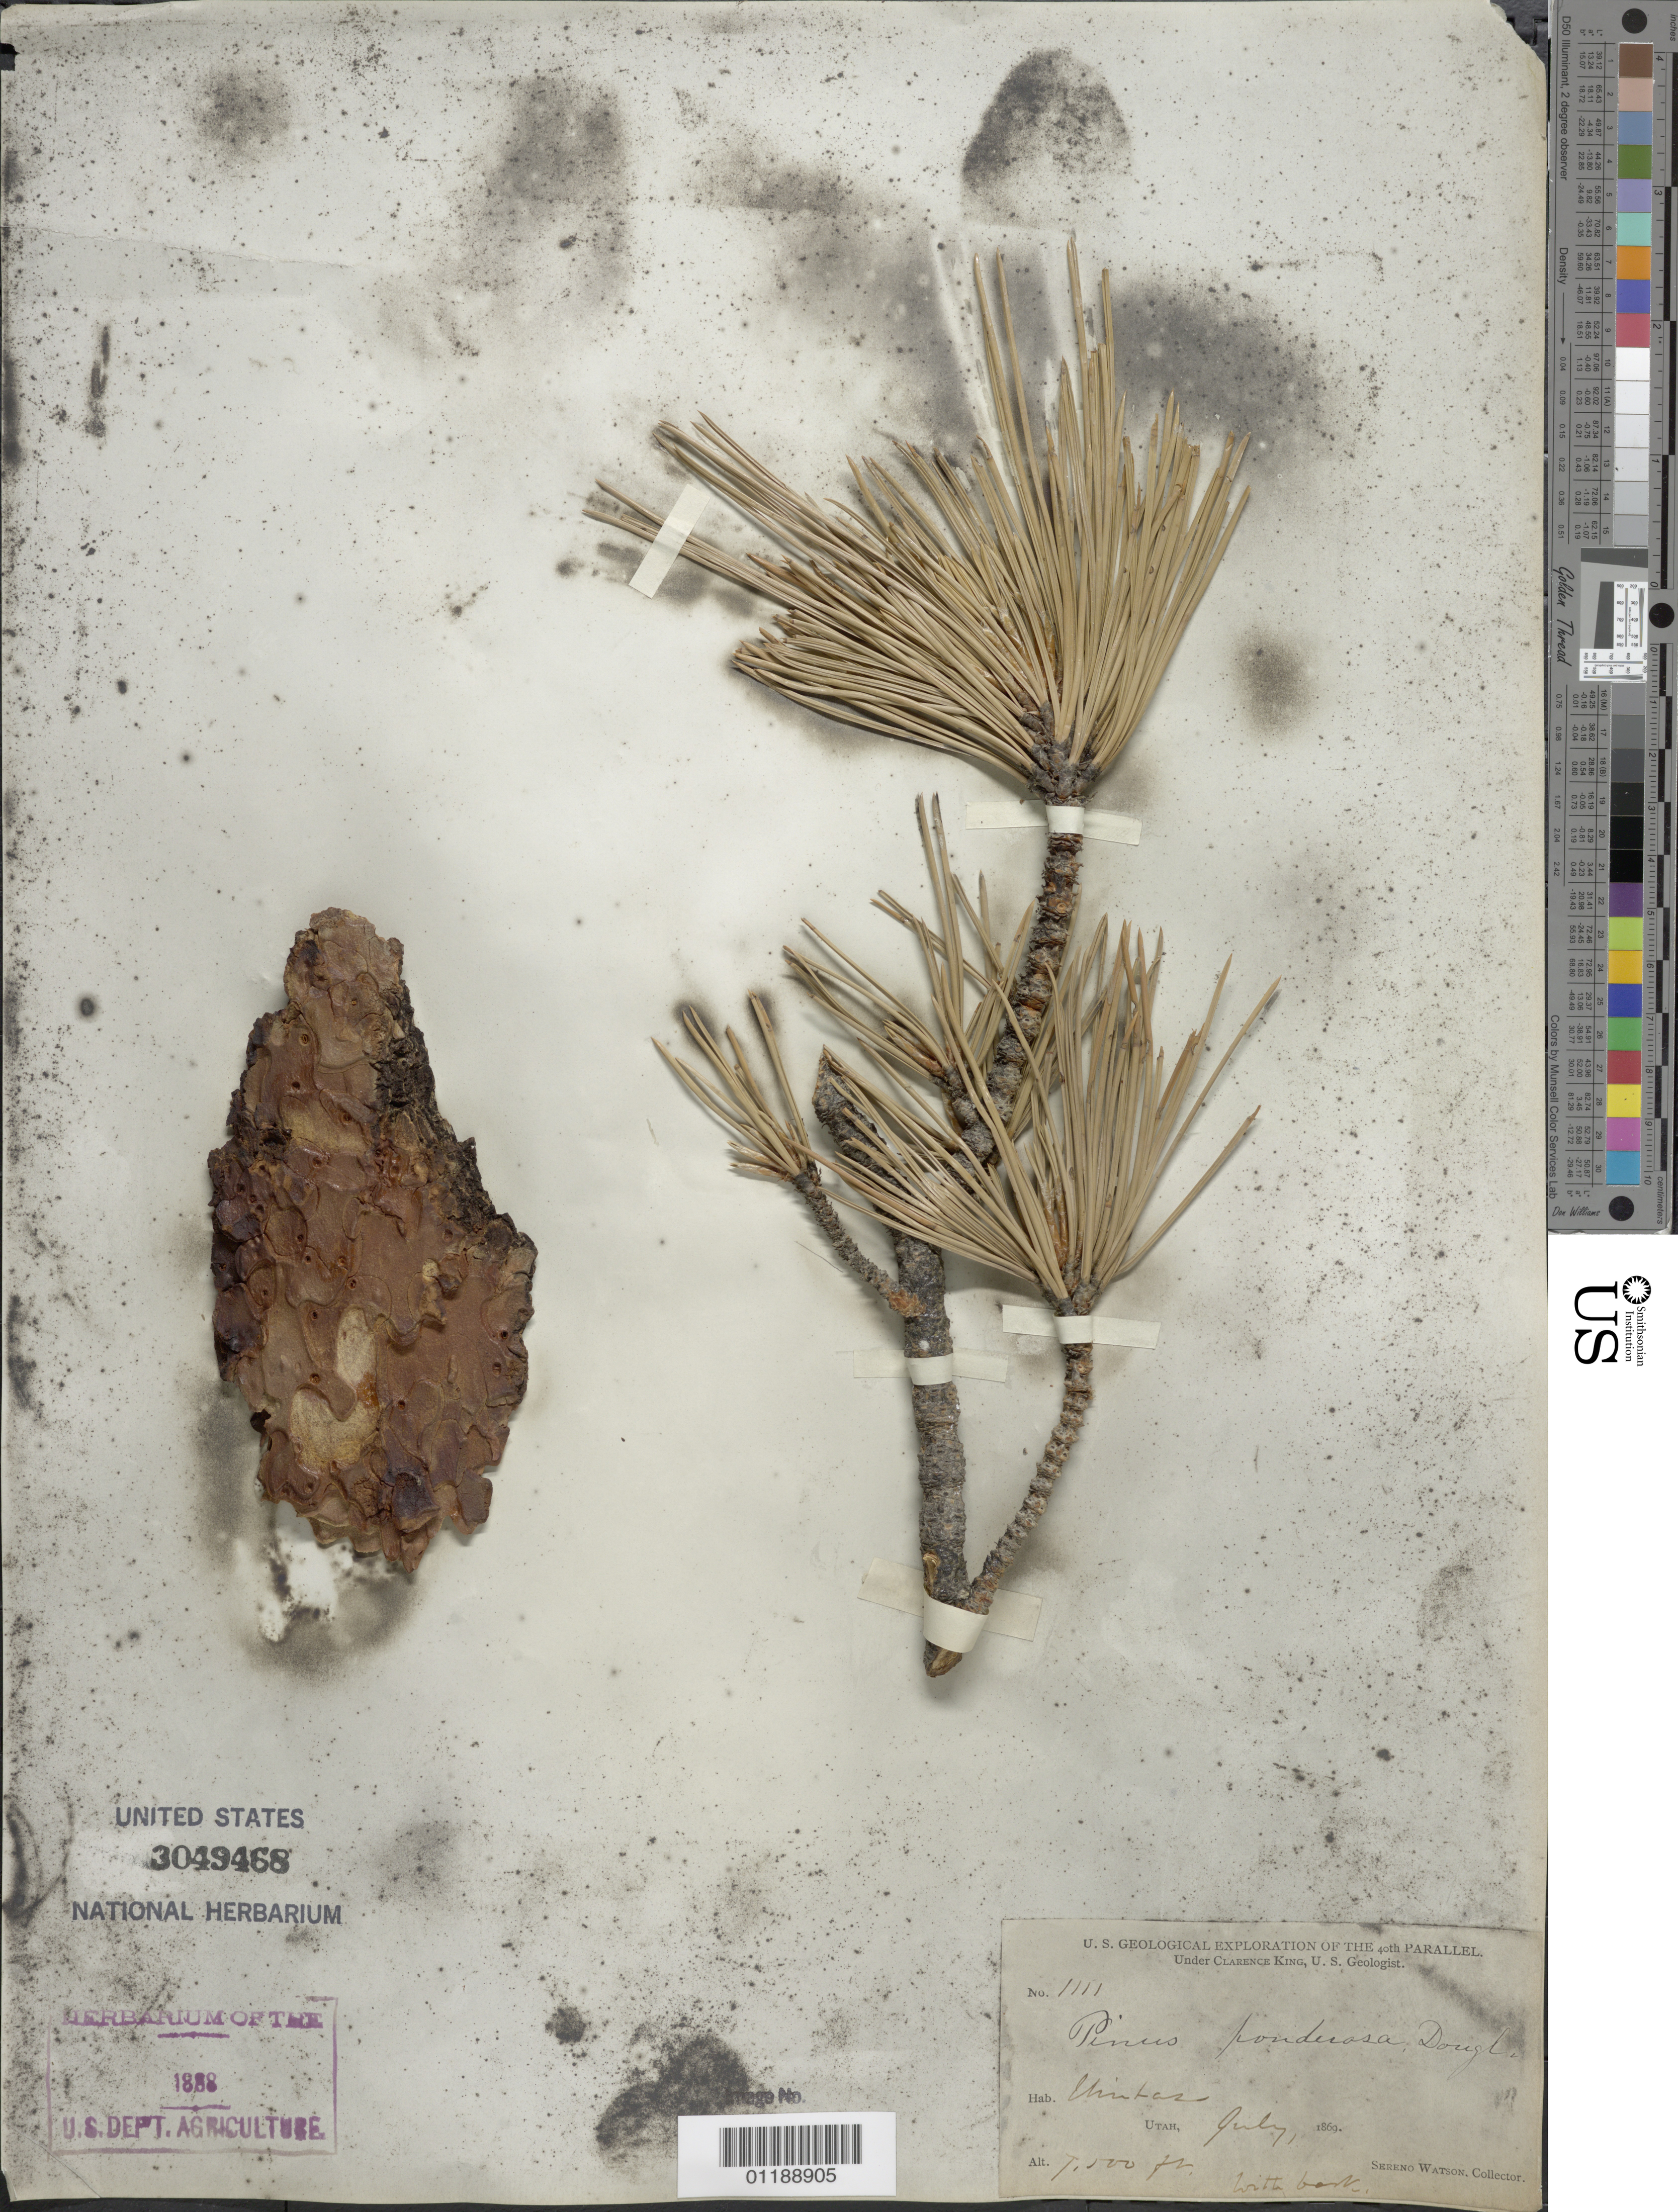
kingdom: Plantae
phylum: Tracheophyta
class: Pinopsida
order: Pinales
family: Pinaceae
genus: Pinus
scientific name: Pinus ponderosa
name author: Douglas ex C. Lawson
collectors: S. Watson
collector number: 1111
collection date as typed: Jul 1869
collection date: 1869-07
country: United States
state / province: Utah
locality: Uintas.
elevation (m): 2286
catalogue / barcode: US 3049468